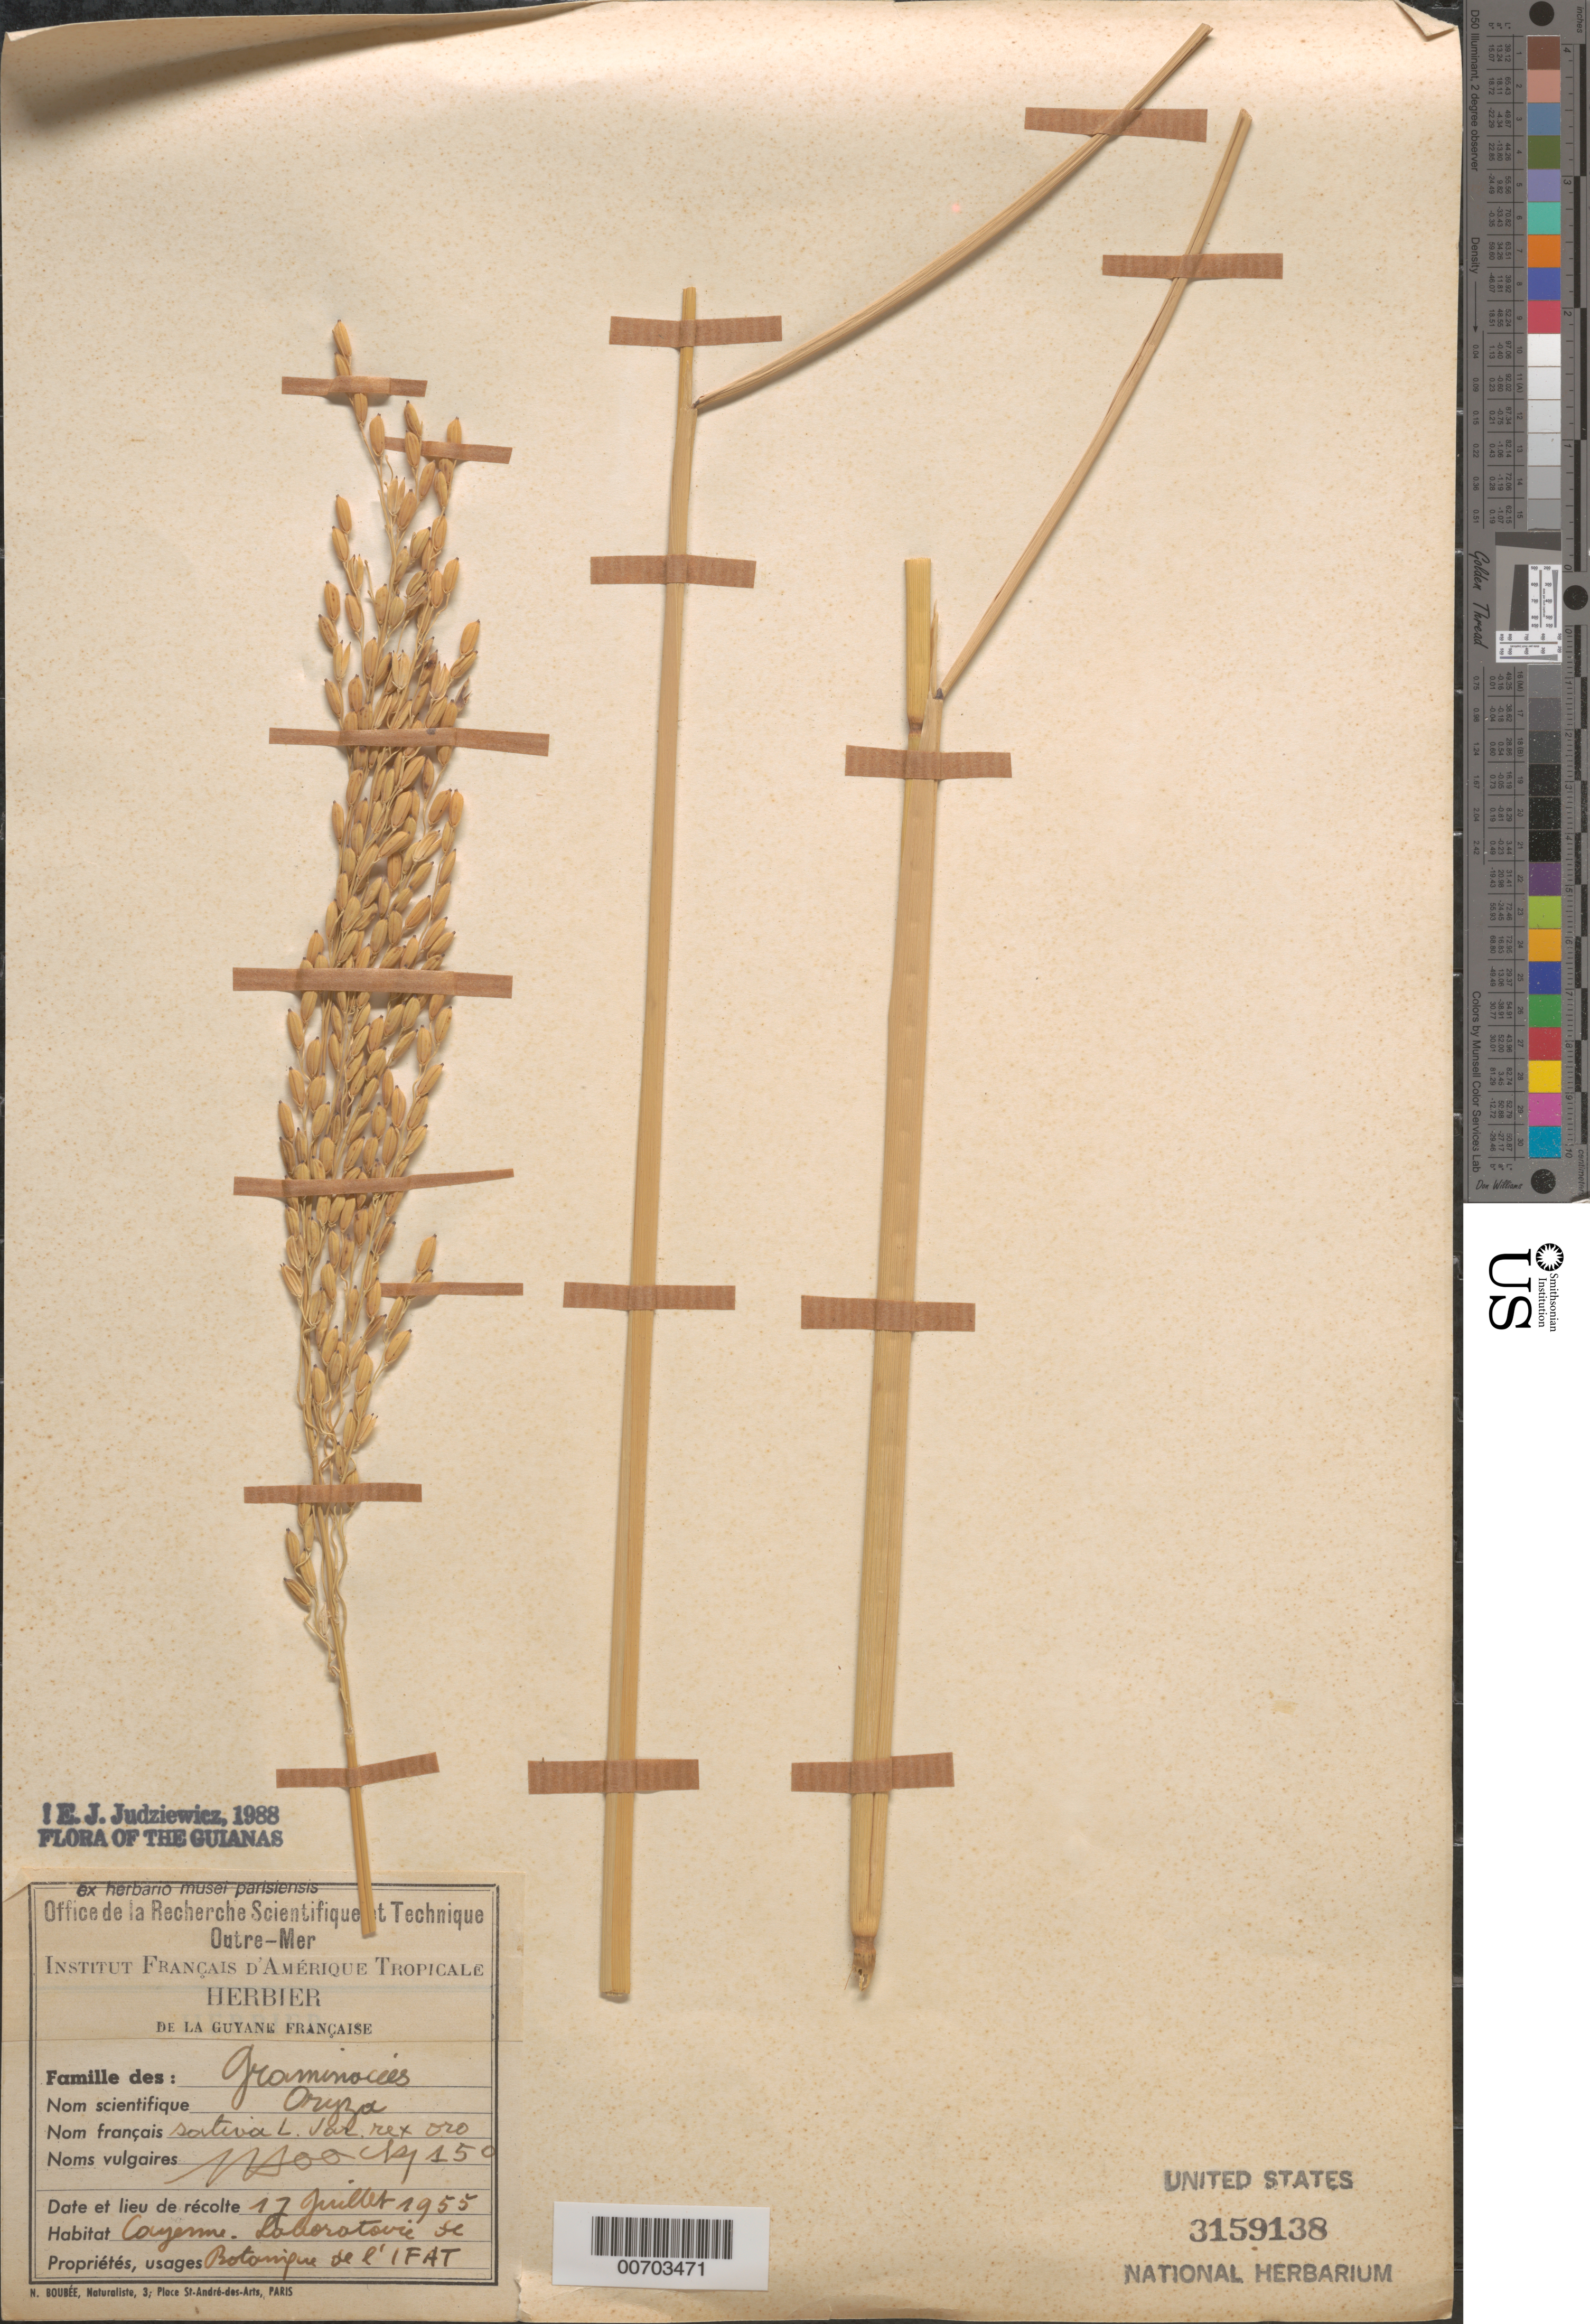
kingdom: Plantae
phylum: Tracheophyta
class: Liliopsida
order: Poales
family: Poaceae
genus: Oryza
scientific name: Oryza sativa var. rex oro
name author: L.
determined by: Judziewicz, E. J.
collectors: J. Hoock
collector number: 150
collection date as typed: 17-Jul-55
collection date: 1955-07-17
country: French Guiana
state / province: Cayenne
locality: Cayenne, Laboratoire de Botanique de l'IFAT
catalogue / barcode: US 3159138